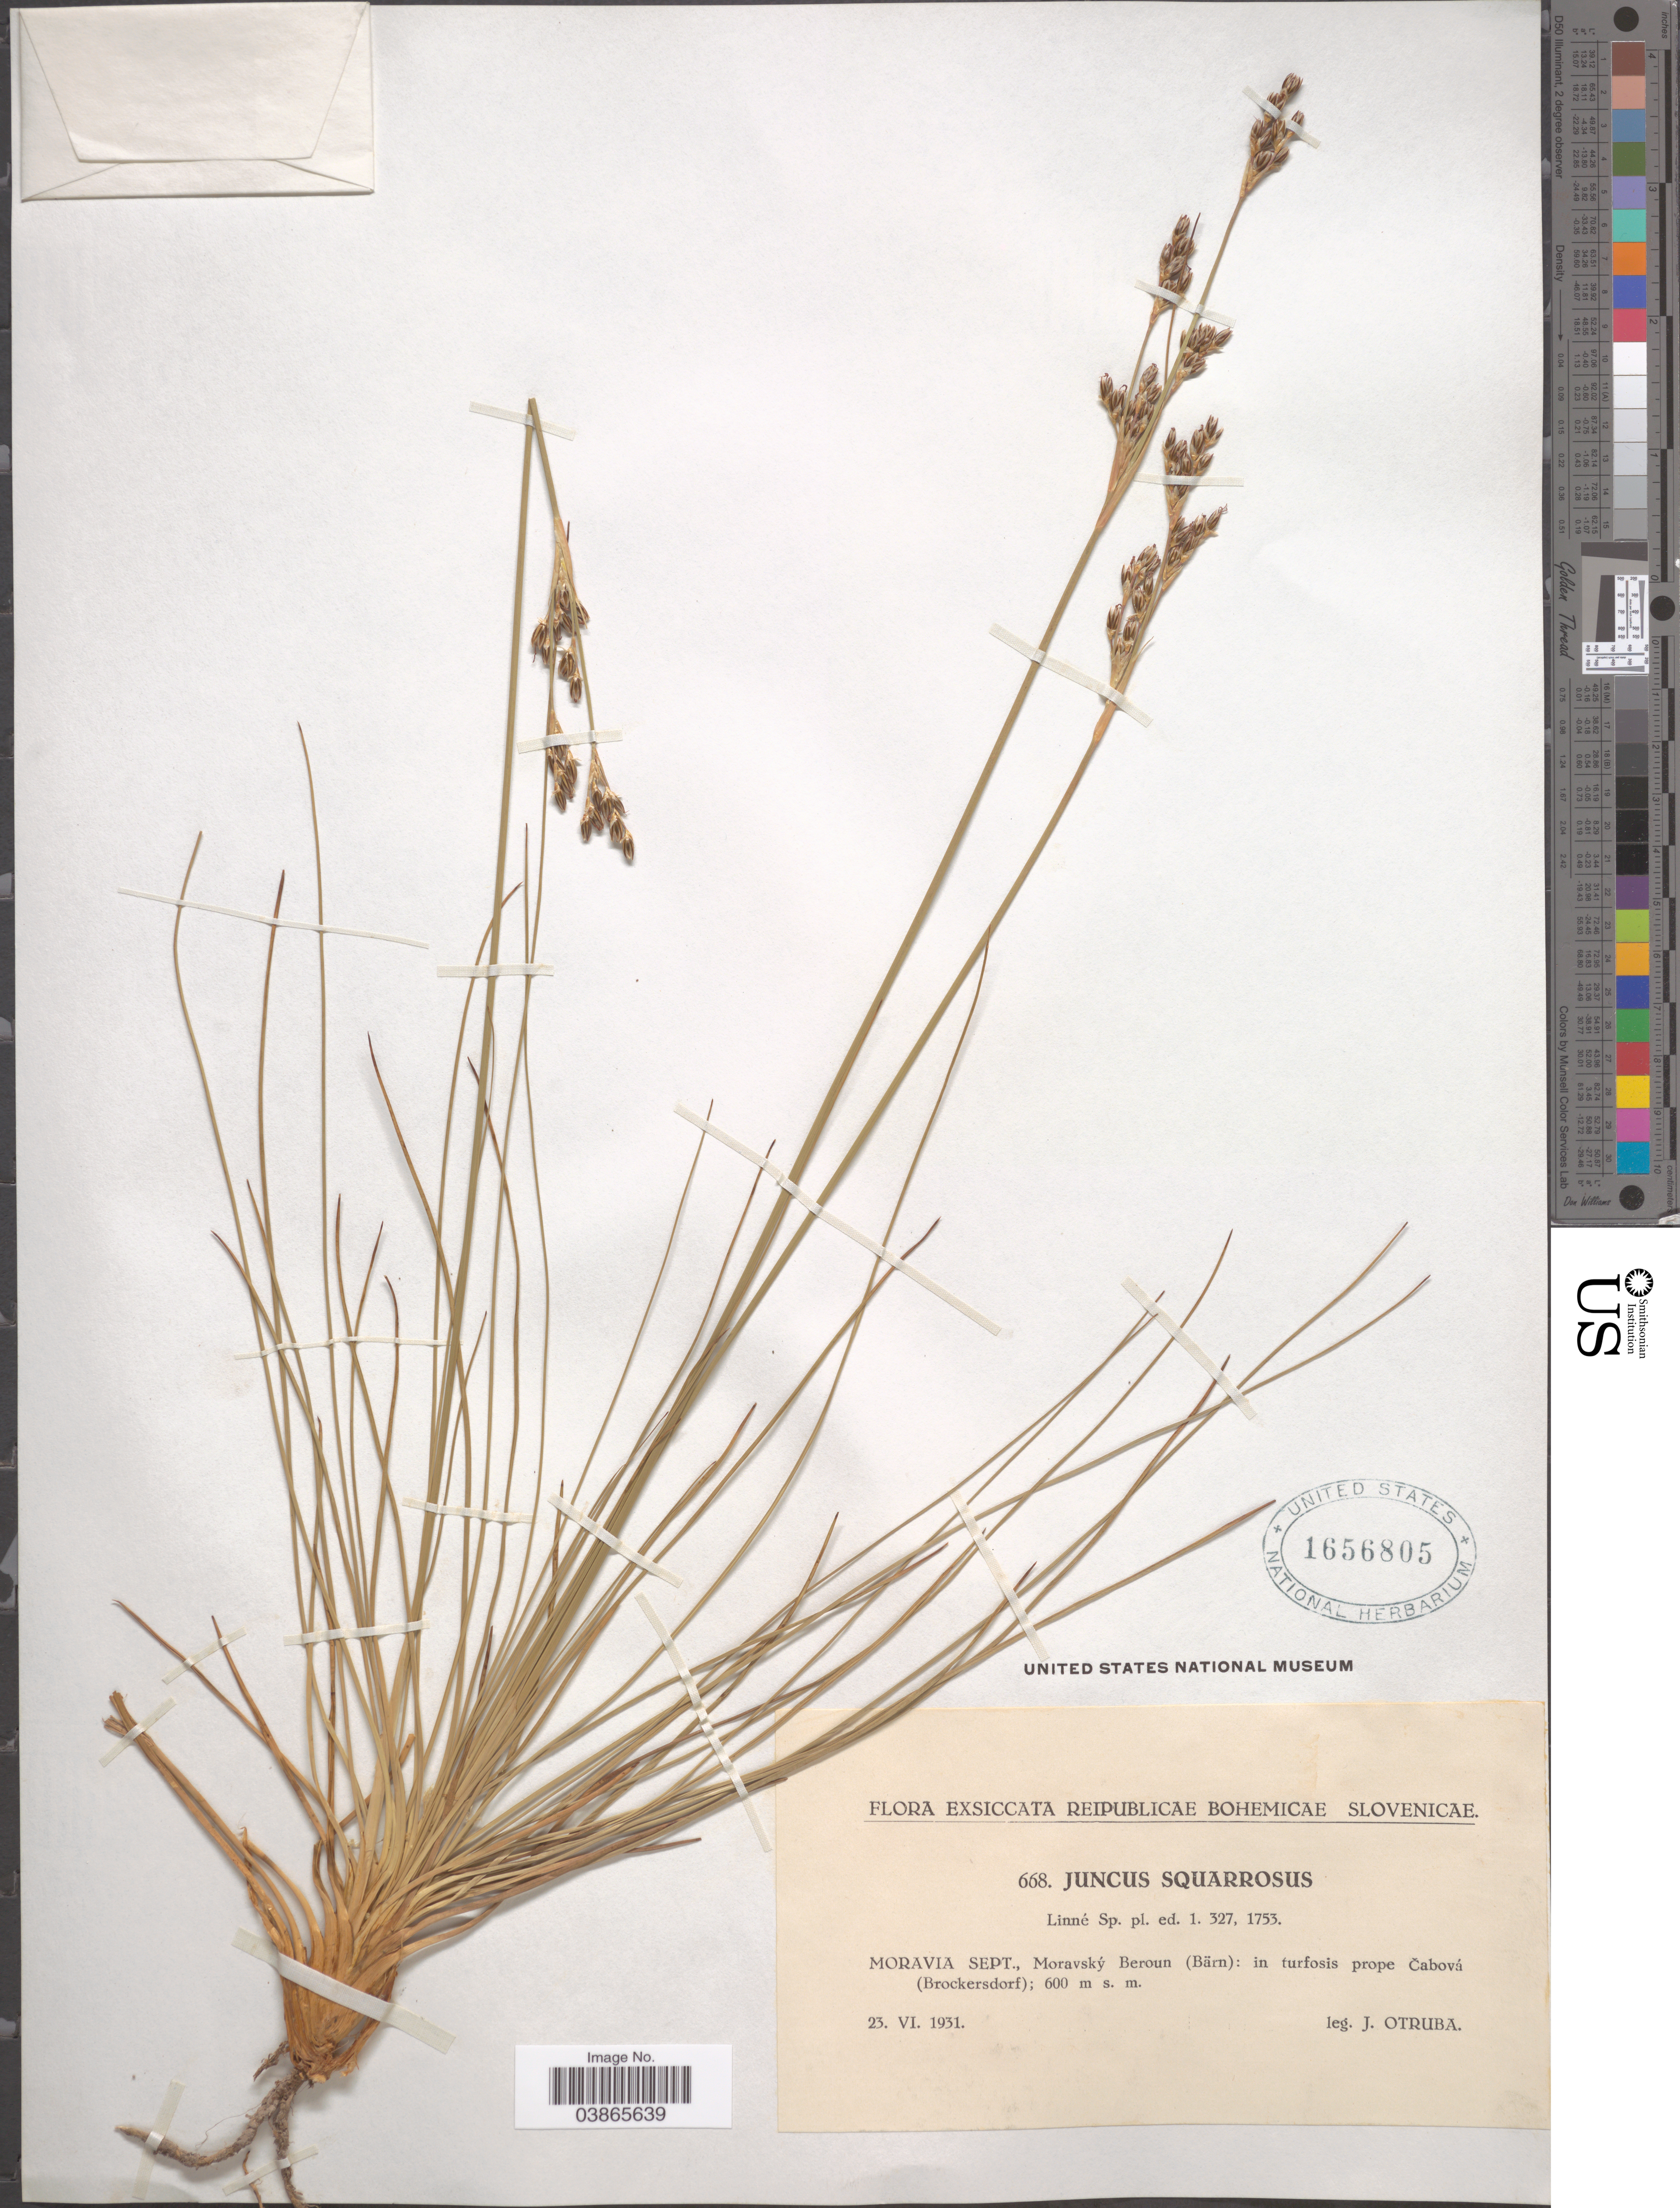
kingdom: Plantae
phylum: Tracheophyta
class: Liliopsida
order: Poales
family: Juncaceae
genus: Juncus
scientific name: Juncus squarrosus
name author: L.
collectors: J. Otruba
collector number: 668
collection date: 1931-06-23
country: Czechia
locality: Moravia Sept., Moravský Beroun (Bärn): in turfosis prope Cabová (Brockersdorf).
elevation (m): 600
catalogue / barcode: US 1656805